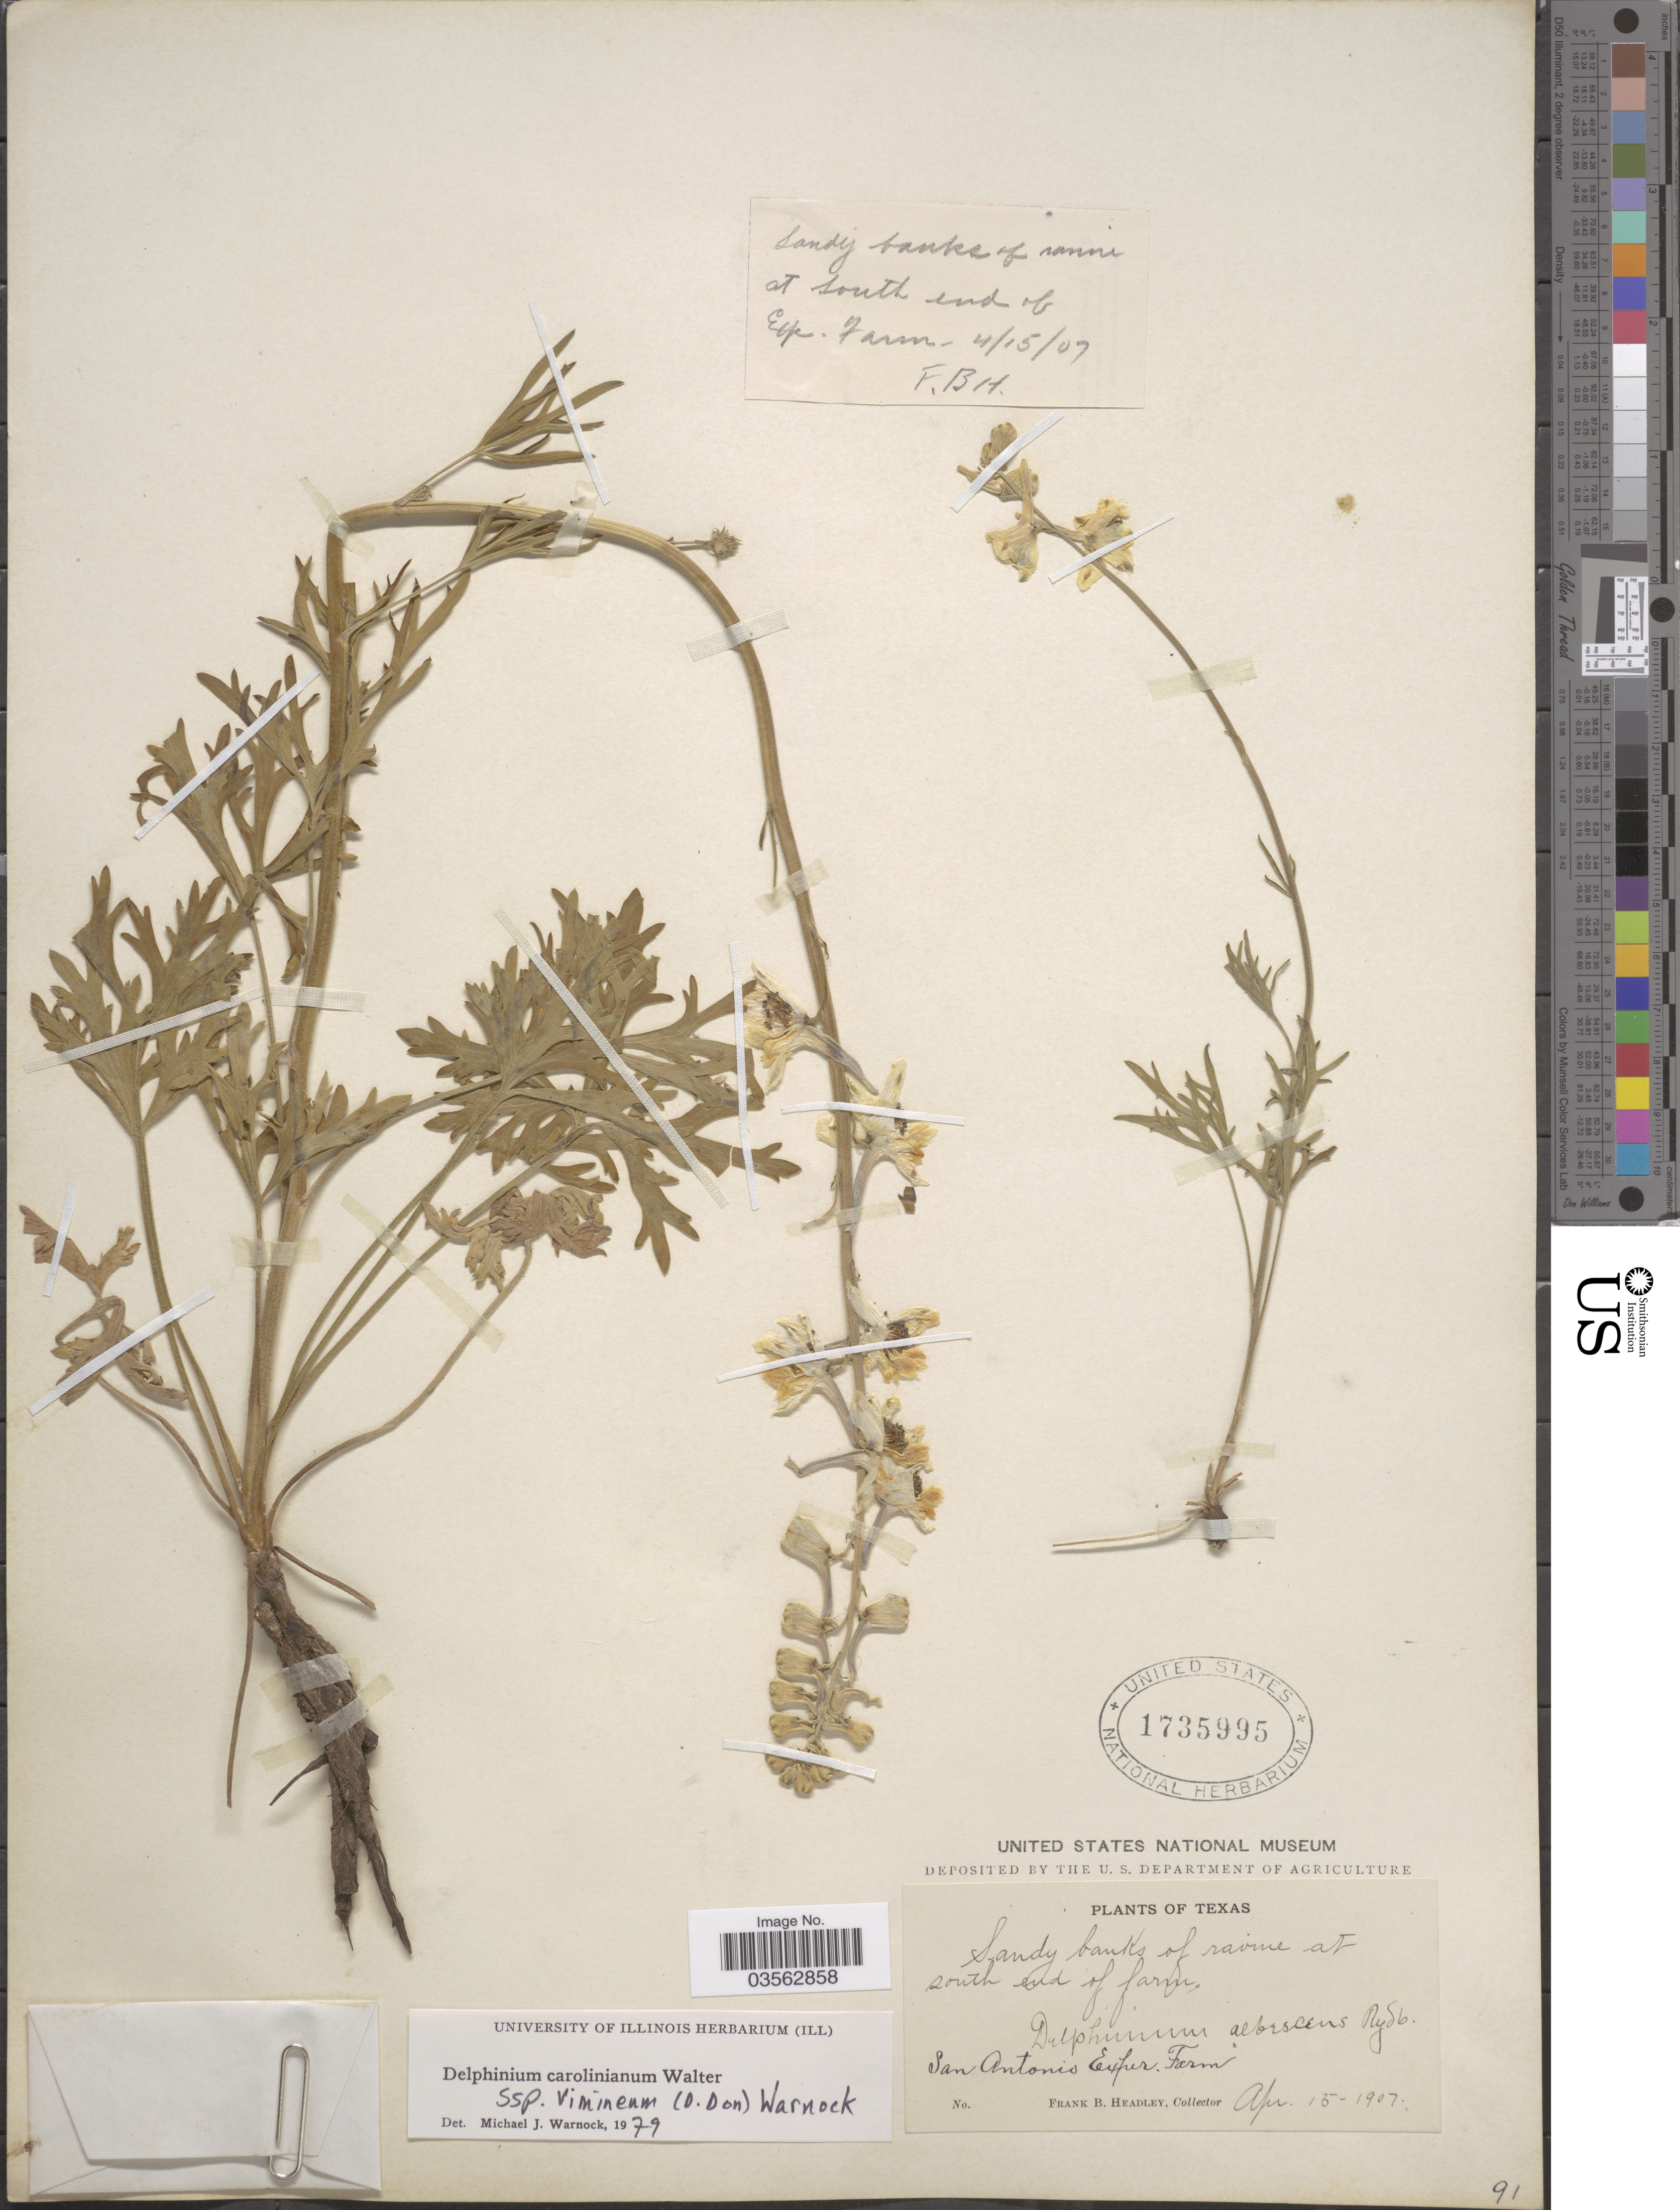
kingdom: Plantae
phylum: Tracheophyta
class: Magnoliopsida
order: Ranunculales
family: Ranunculaceae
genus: Delphinium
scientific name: Delphinium carolinianum subsp. vimineum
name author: Walter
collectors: F. B. Headley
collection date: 1907-04-15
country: United States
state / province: Texas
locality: Sandy banks of ravine at south end of farm. San Antonio Exper. Farm.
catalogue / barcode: US 1735995